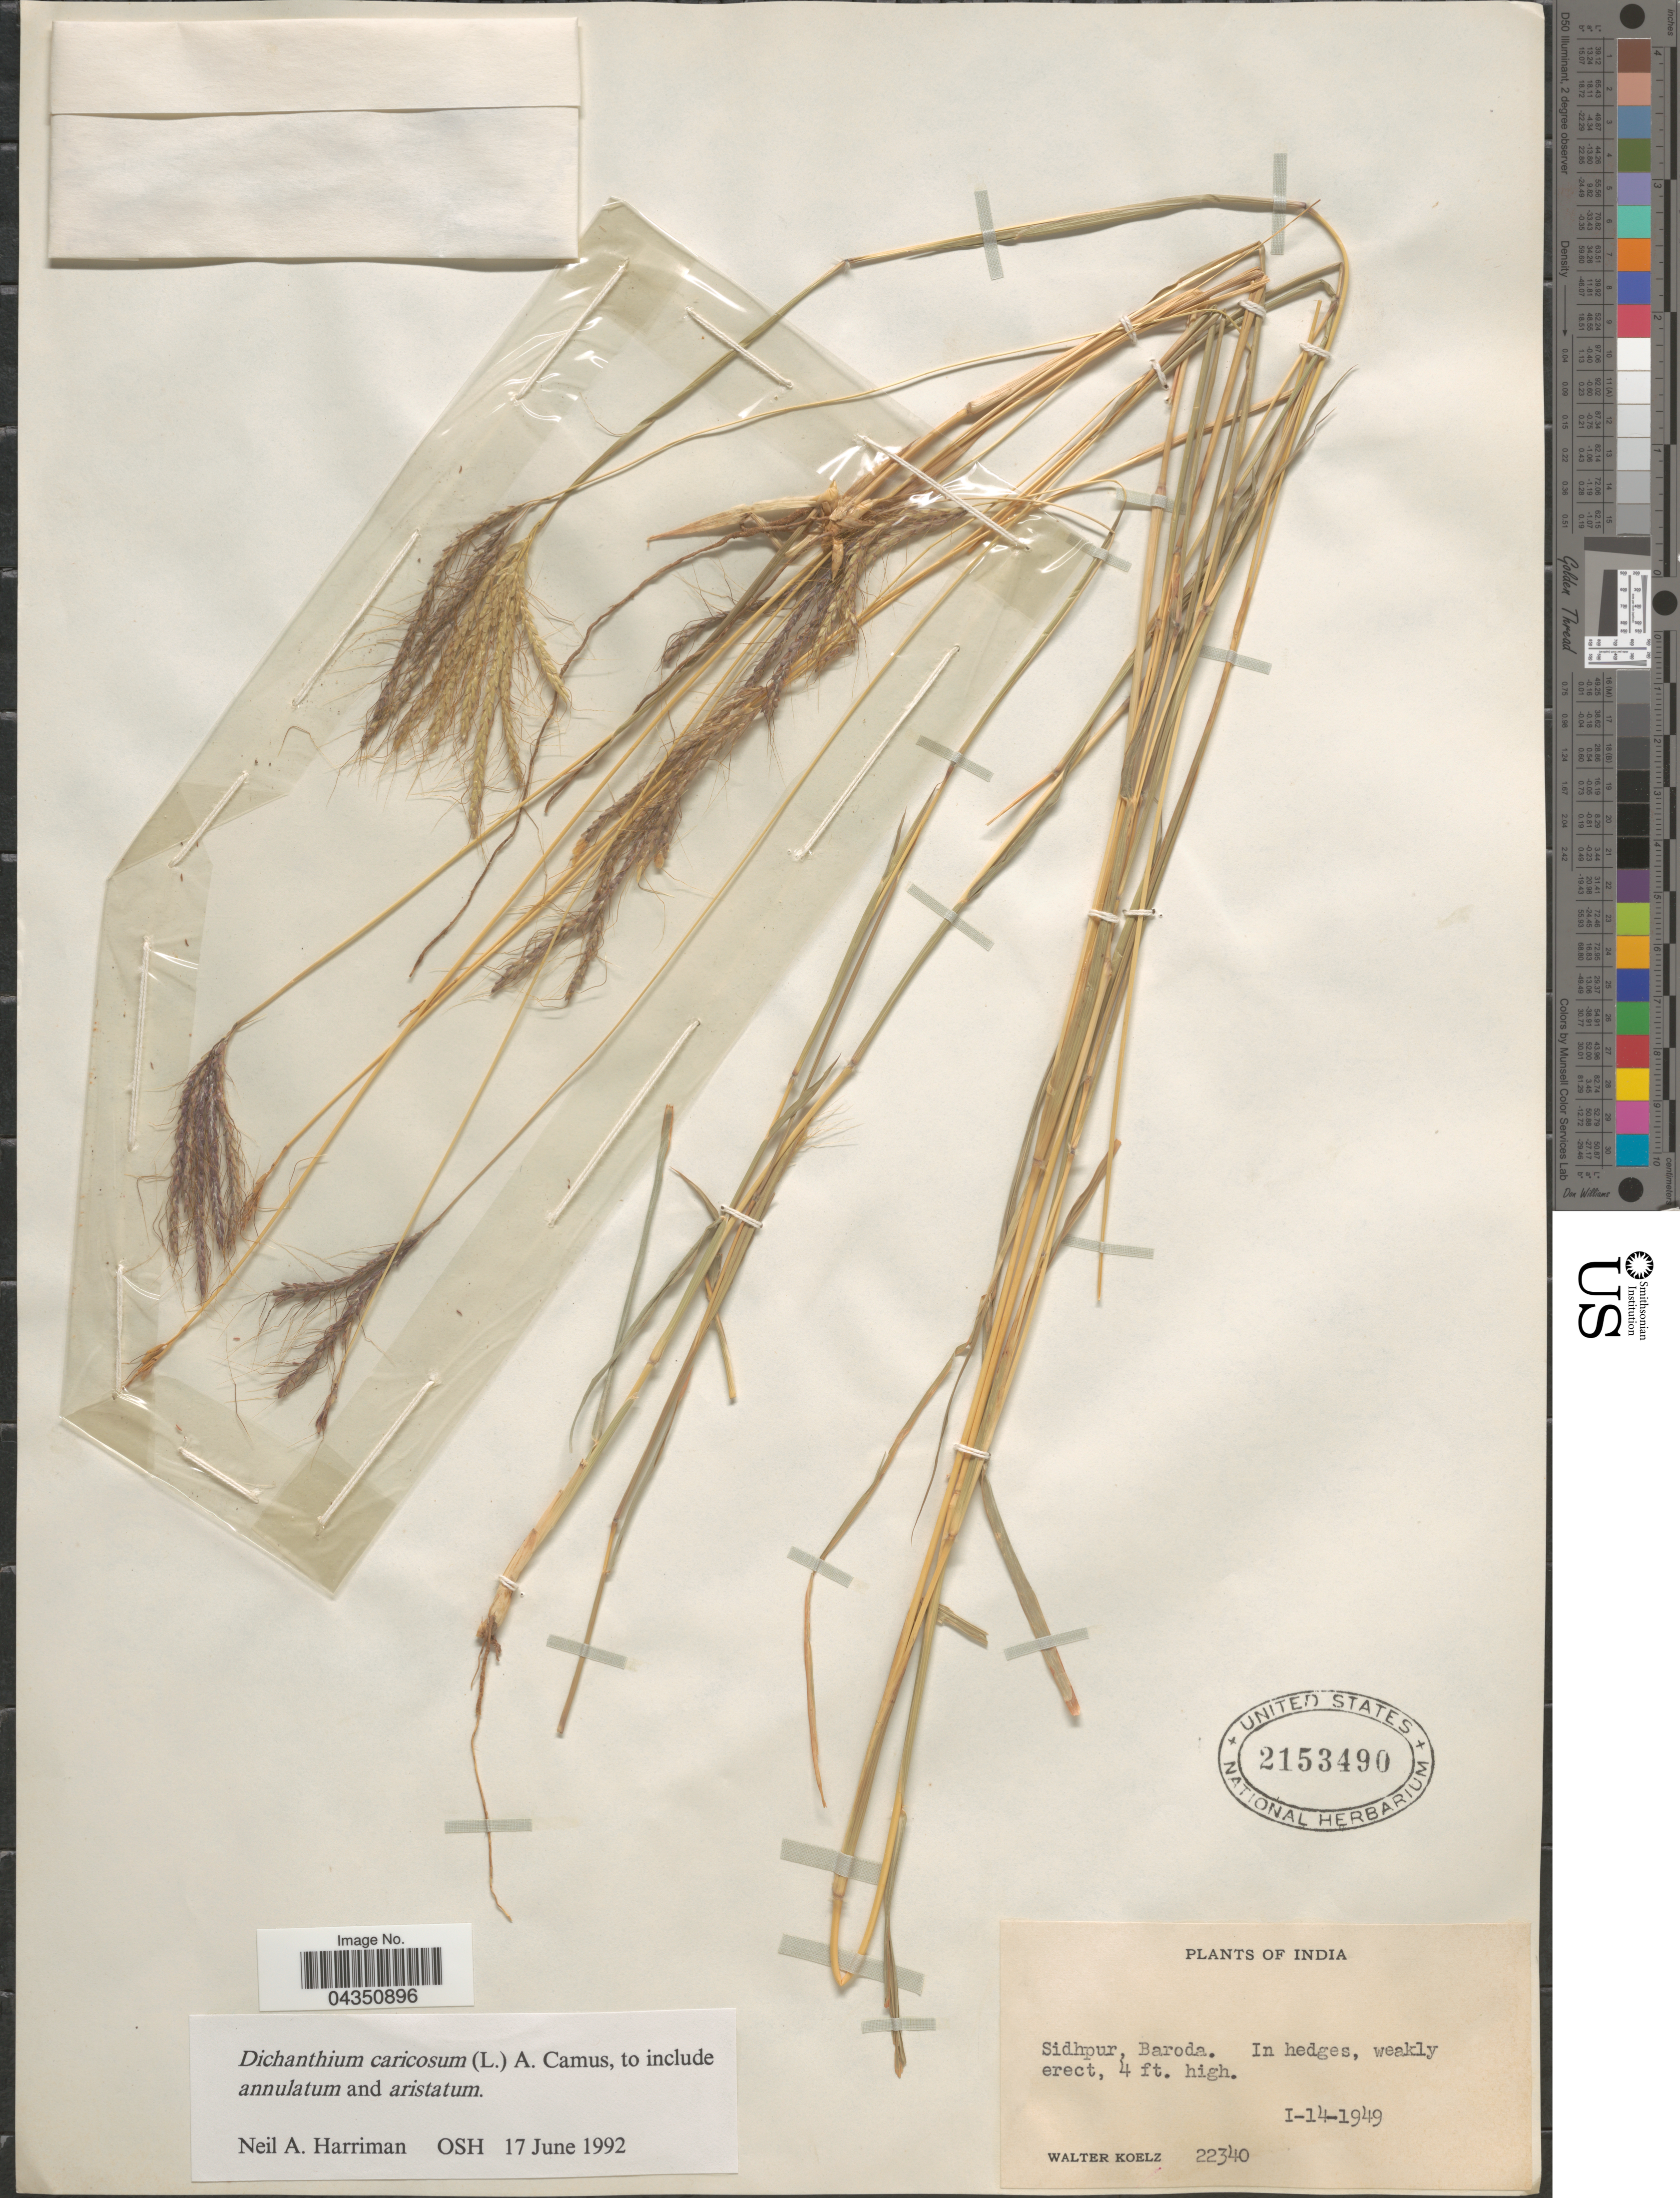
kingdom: Plantae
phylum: Tracheophyta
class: Liliopsida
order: Poales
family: Poaceae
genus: Dichanthium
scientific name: Dichanthium caricosum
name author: (L.) A. Camus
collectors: W. N. Koelz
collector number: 22340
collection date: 1949-01-14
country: India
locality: Sidhpur, Baroda.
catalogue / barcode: US 2153490